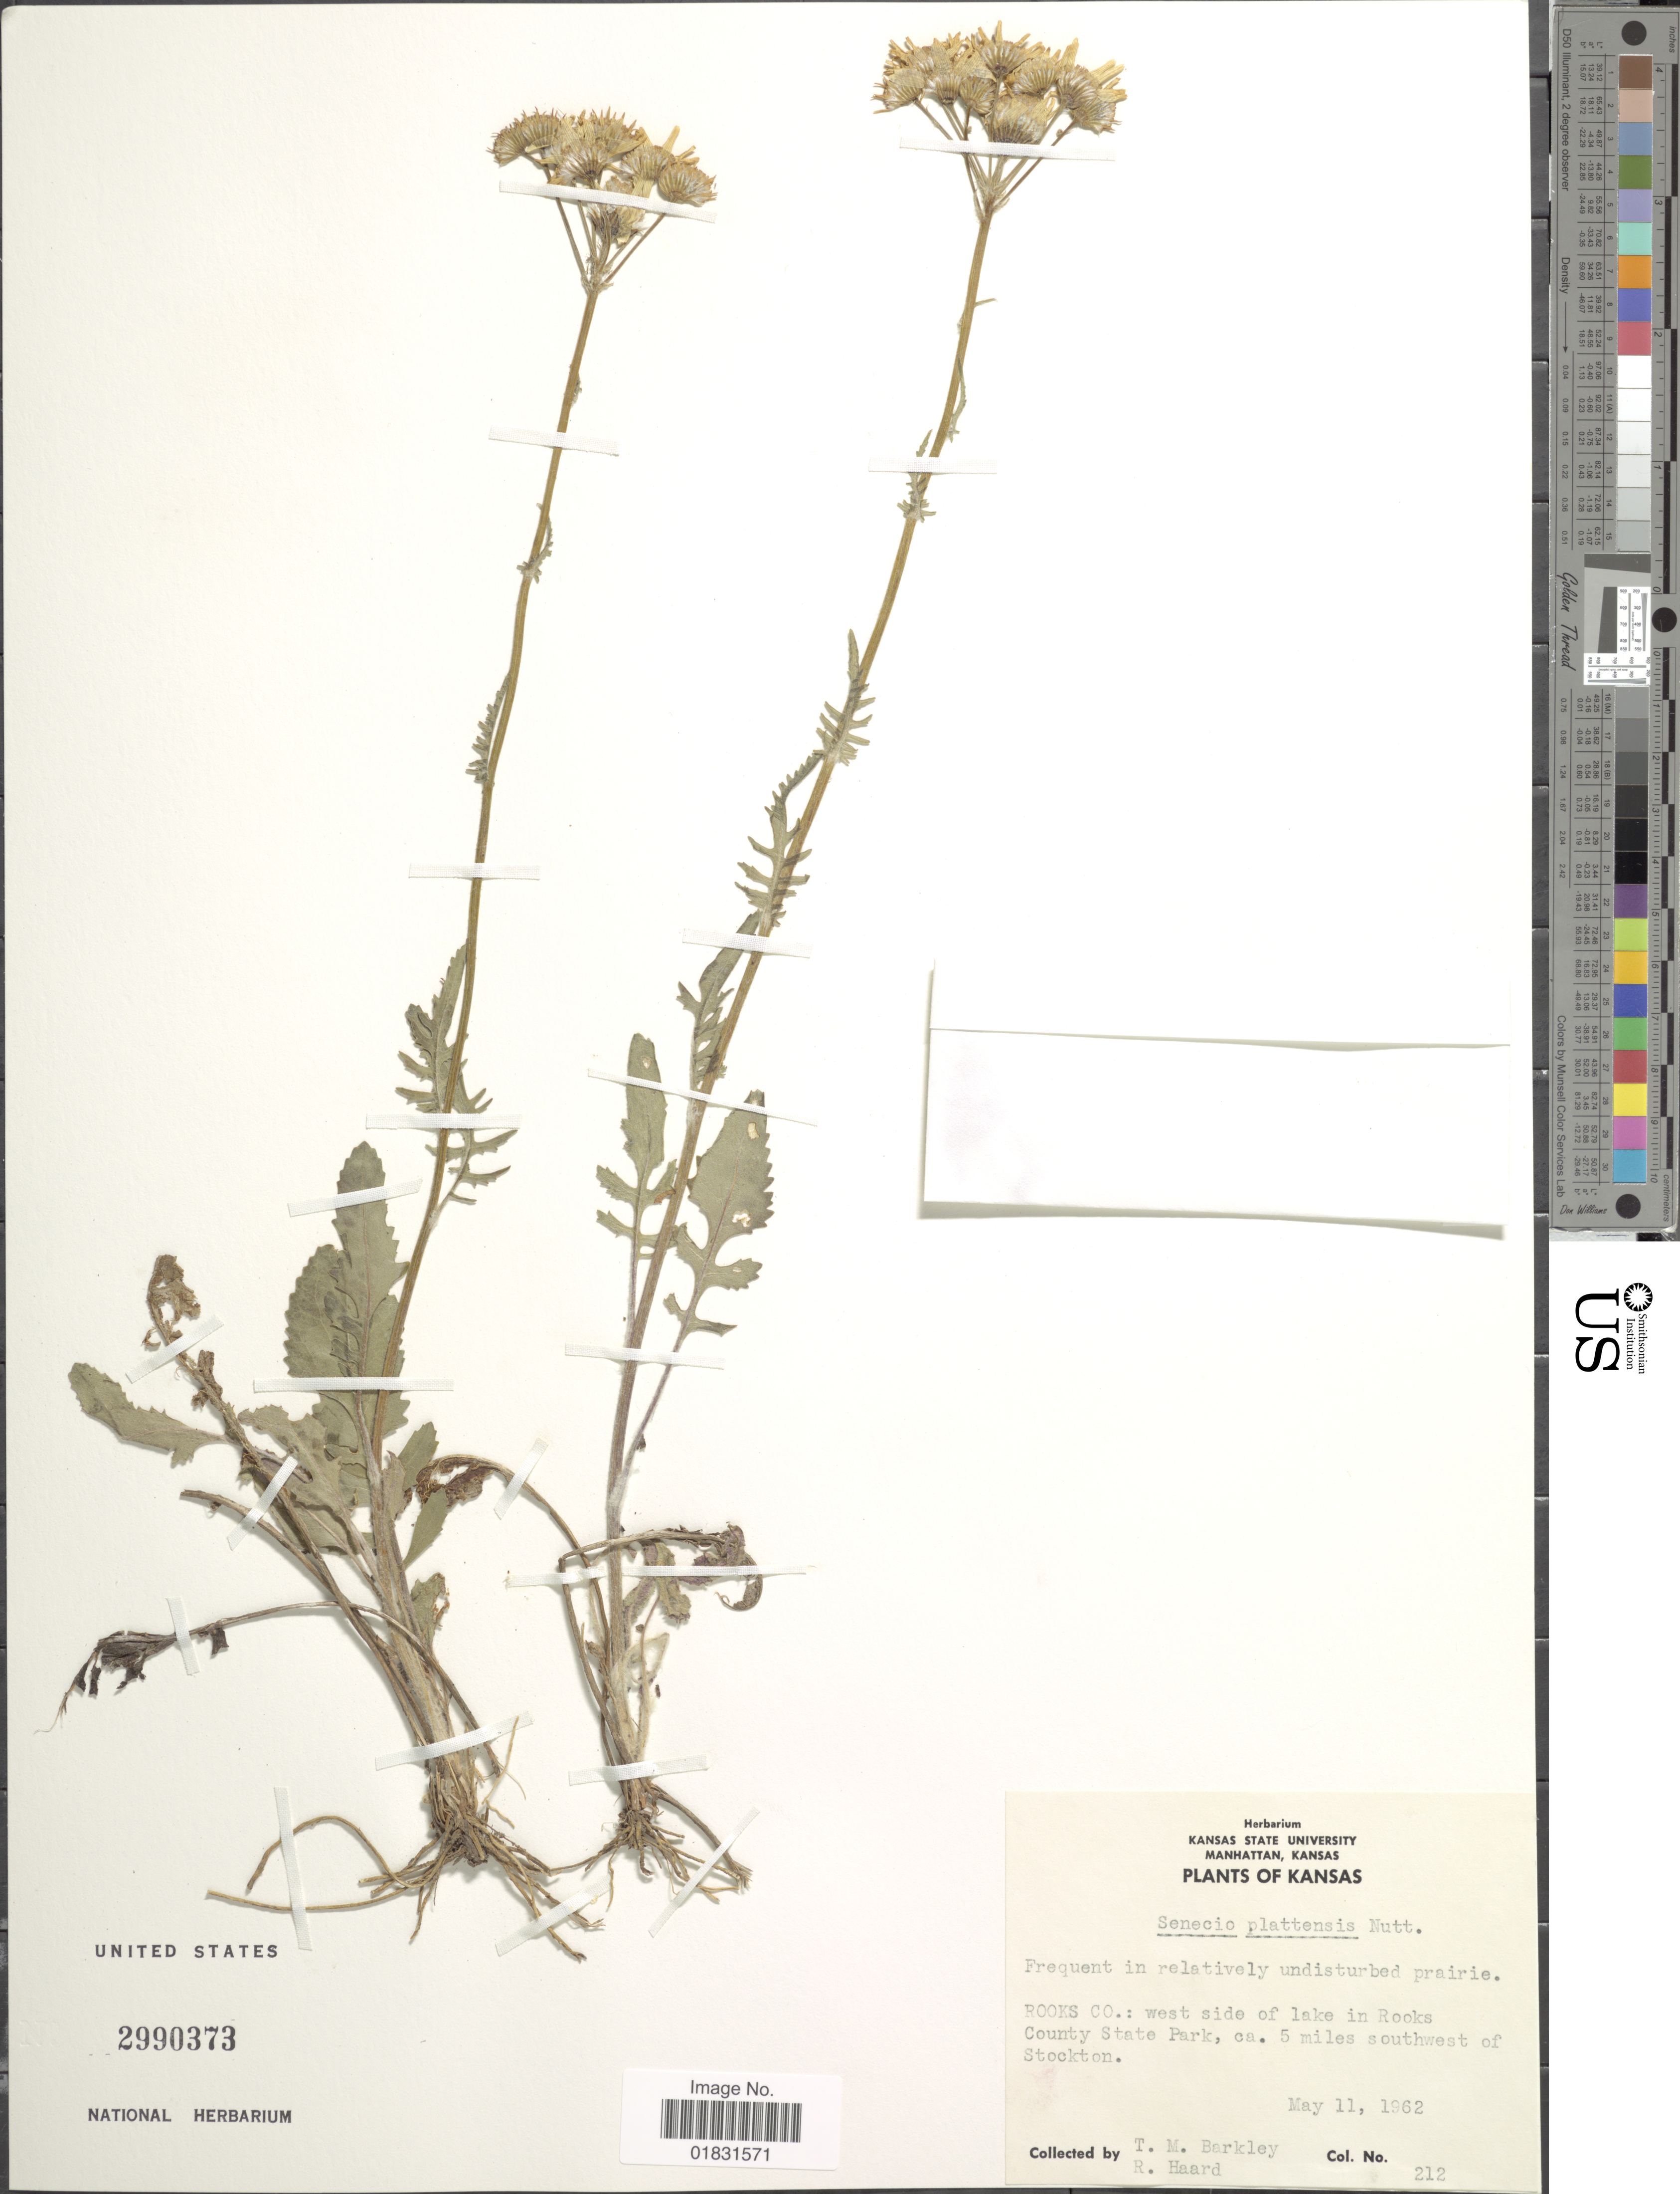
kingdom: Plantae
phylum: Tracheophyta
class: Magnoliopsida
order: Asterales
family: Asteraceae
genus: Packera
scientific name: Packera plattensis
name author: W.A. Weber & Á. Löve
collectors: T. M. Barkley & R. Haard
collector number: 212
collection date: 1962-05-11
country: United States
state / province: Kansas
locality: Rooks Co: west side of lake in Rooks County State Park, ca. 5 miles southwest of Stockton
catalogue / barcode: US 2990373